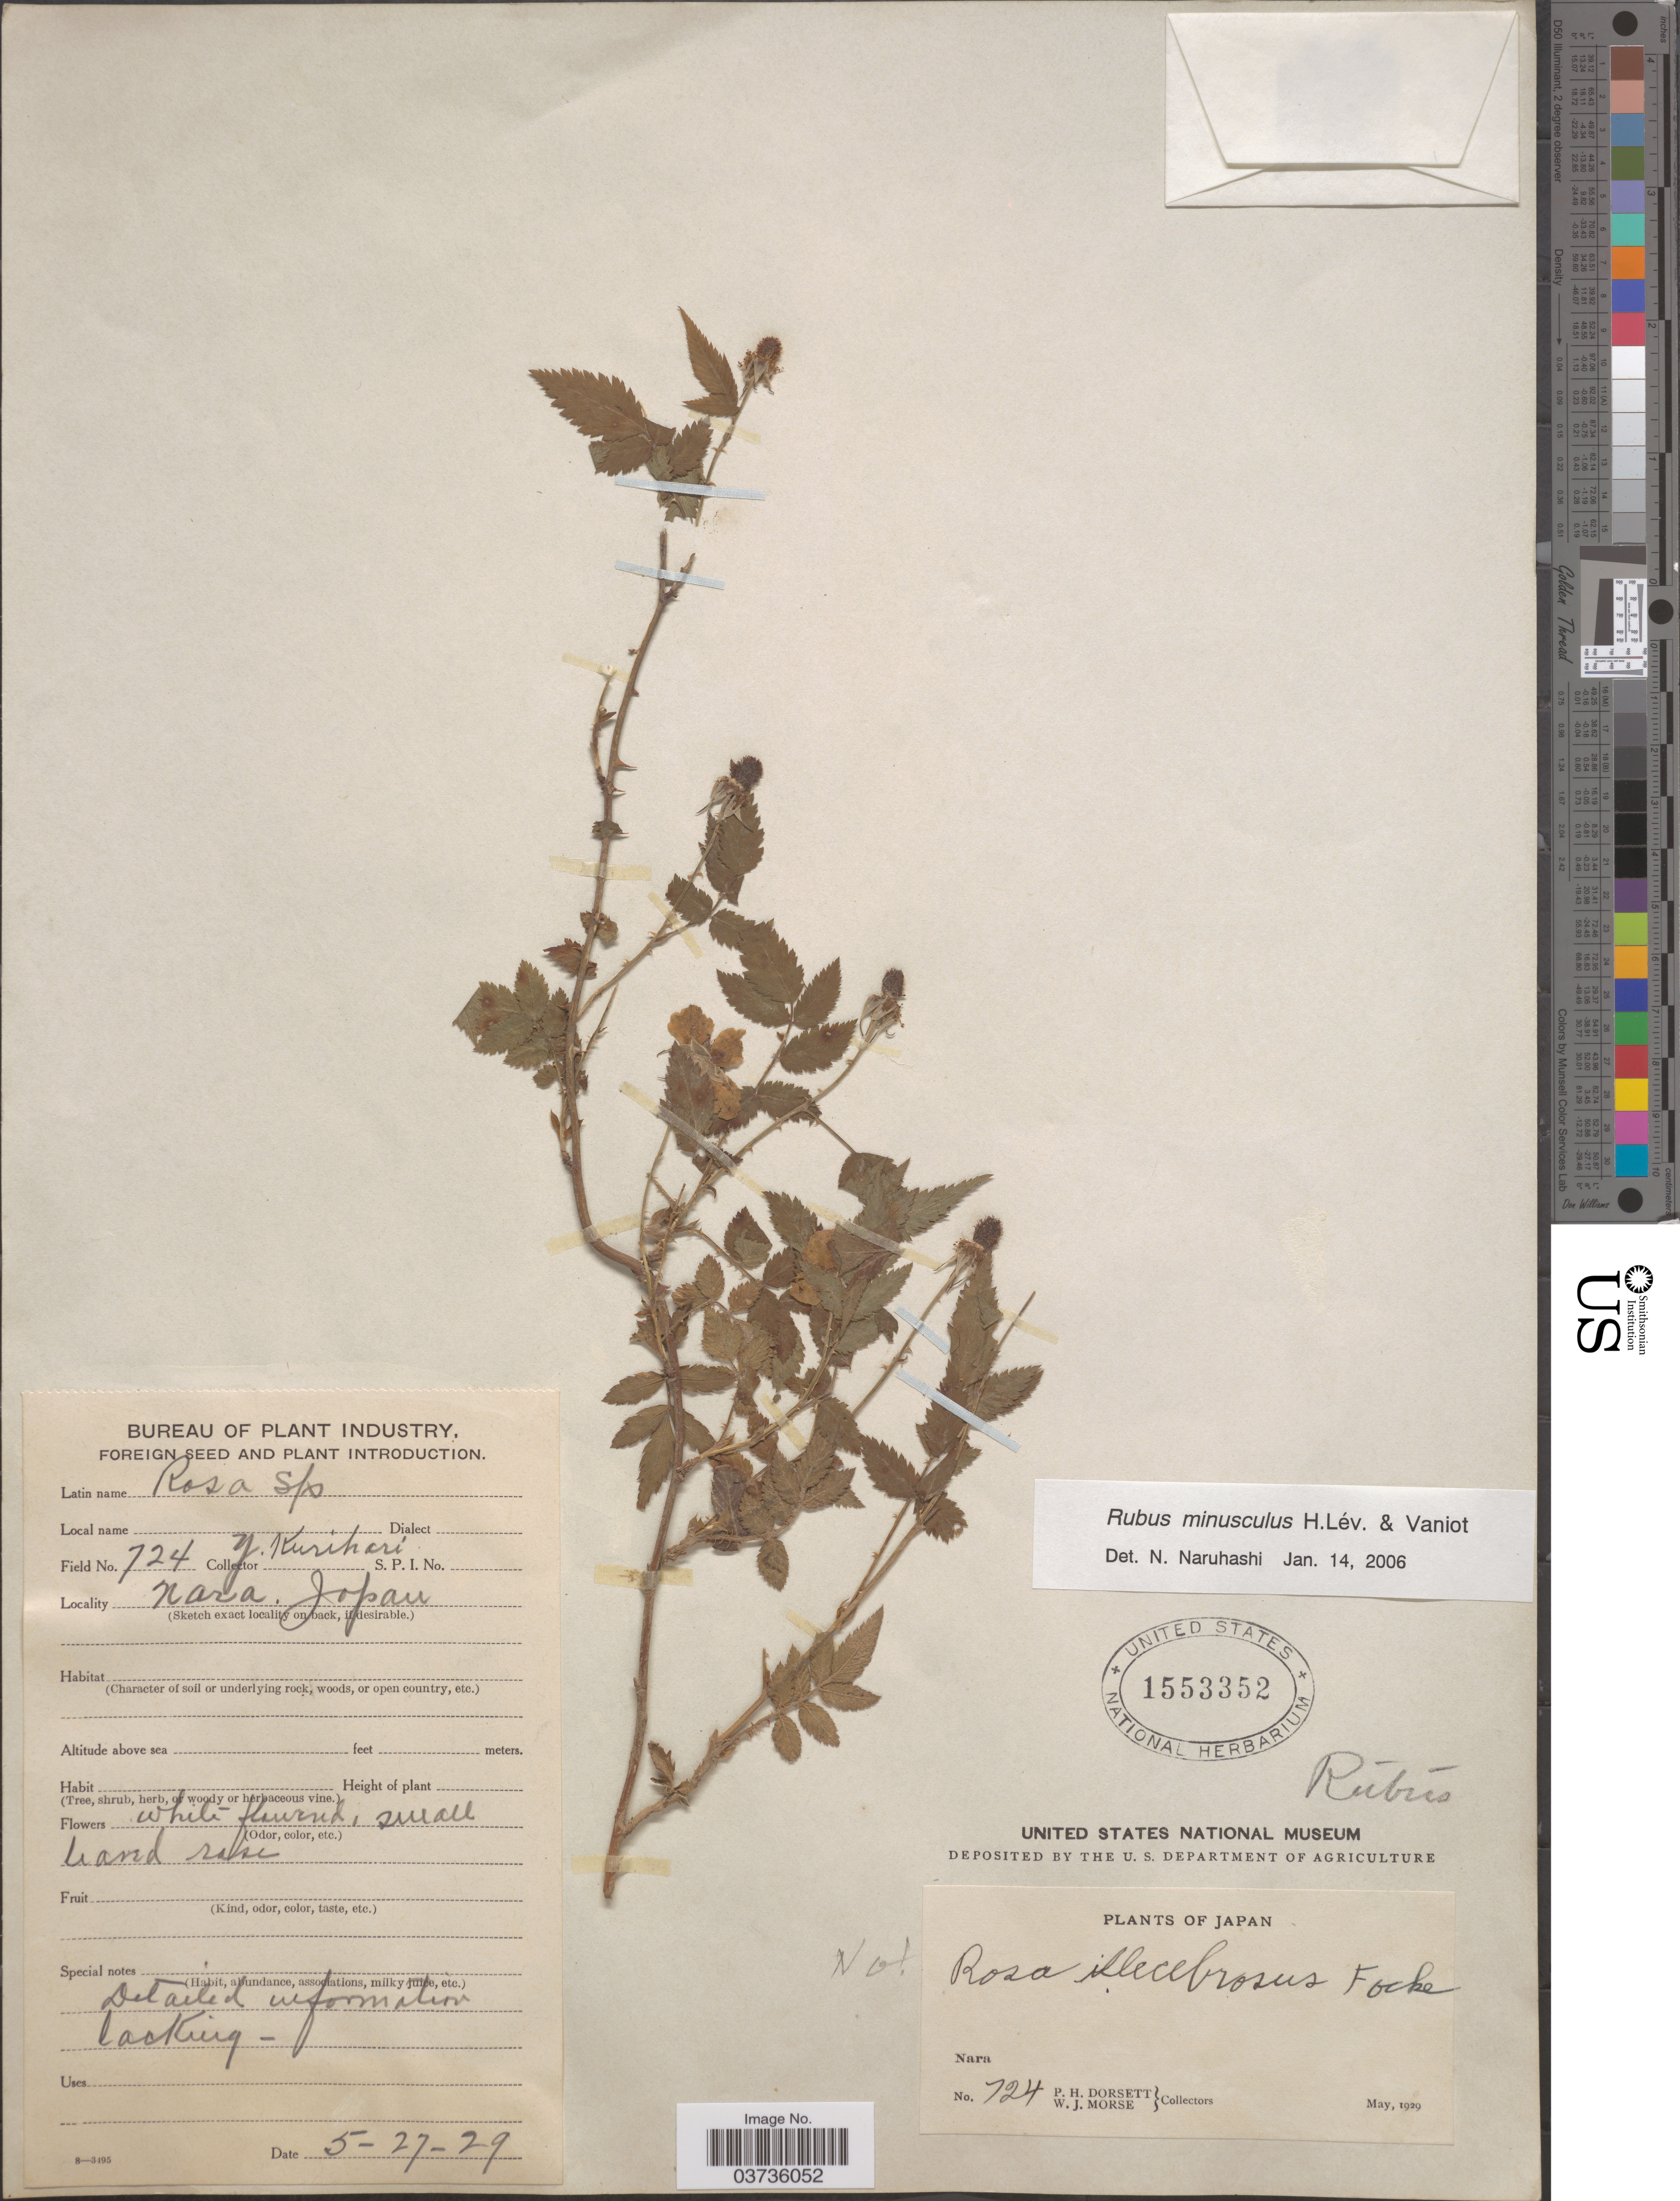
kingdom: Plantae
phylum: Tracheophyta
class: Magnoliopsida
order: Rosales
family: Rosaceae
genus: Rubus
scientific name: Rubus minusculus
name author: H. Lév. & Vaniot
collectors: P. H. Dorsett, W. J. Morse & Y. Kurihara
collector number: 724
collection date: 1929-05-27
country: Japan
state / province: Nara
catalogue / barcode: US 1553352